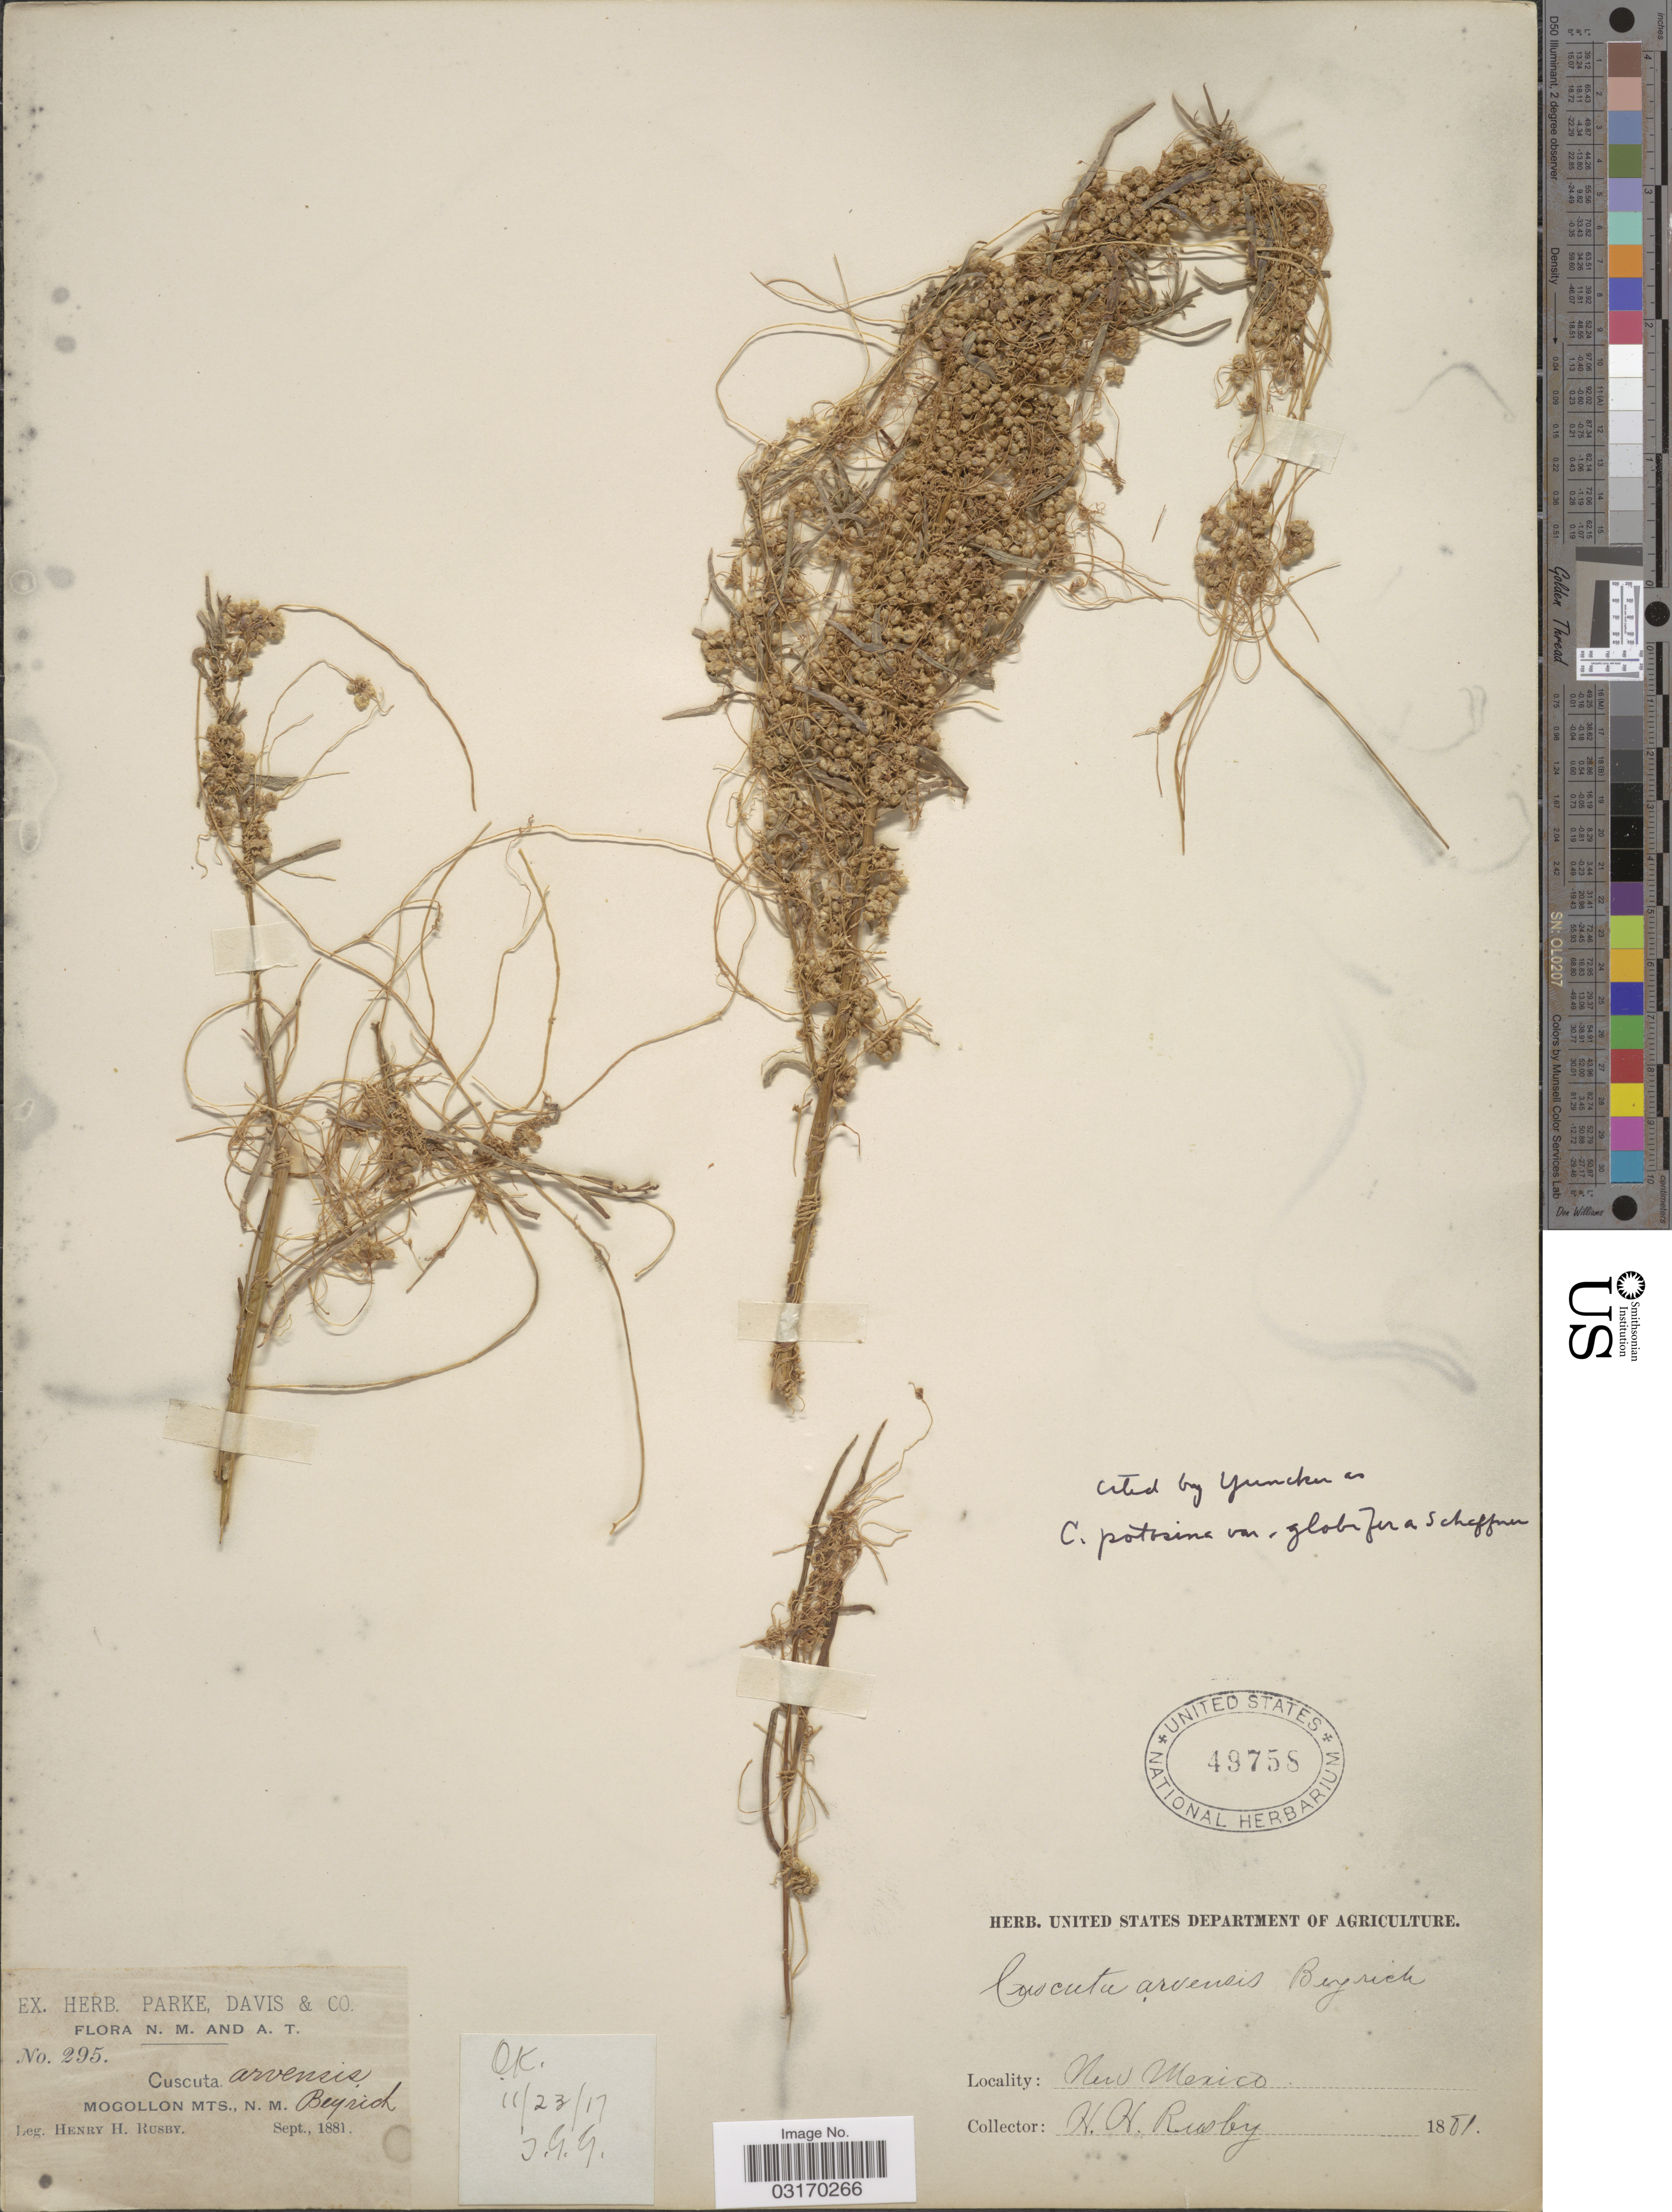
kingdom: Plantae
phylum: Tracheophyta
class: Magnoliopsida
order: Solanales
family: Convolvulaceae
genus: Cuscuta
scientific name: Cuscuta potosina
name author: W. Schaffn. ex Engelm. in S. Watson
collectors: H. H. Rusby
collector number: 295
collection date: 1881-09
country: United States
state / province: New Mexico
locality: Mogollon Mts.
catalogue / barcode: US 49758